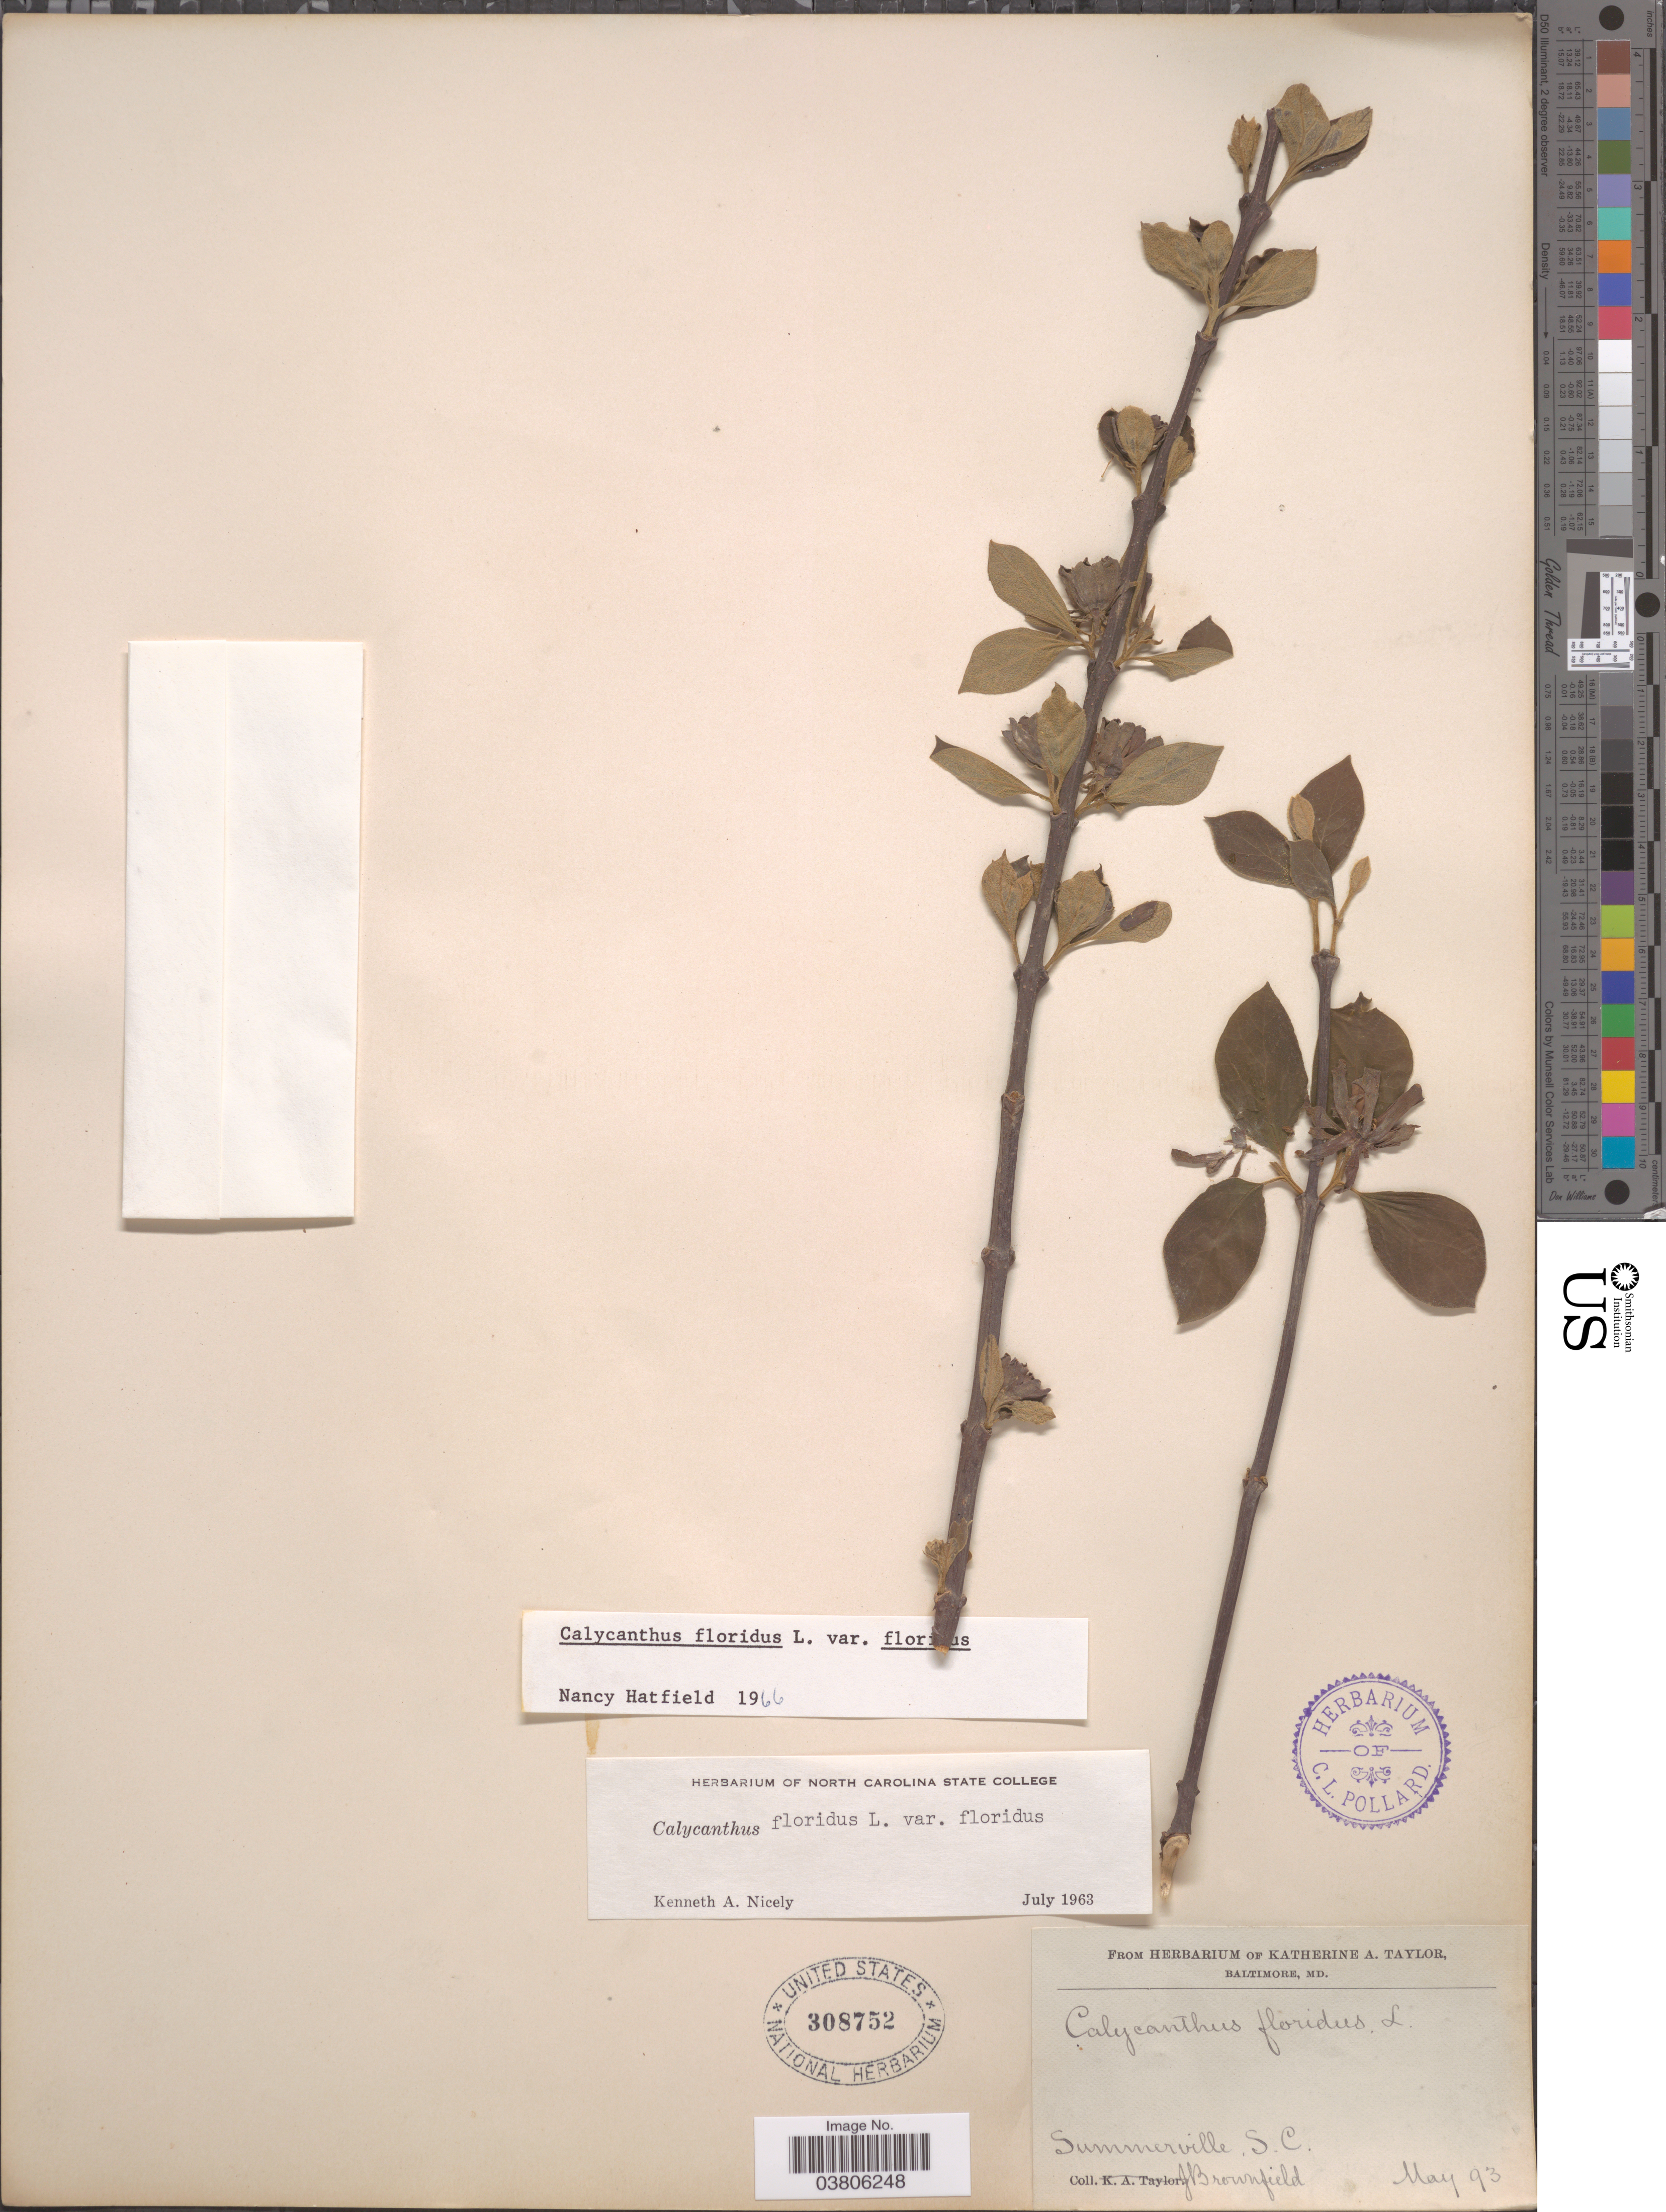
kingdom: Plantae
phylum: Tracheophyta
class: Magnoliopsida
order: Laurales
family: Calycanthaceae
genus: Calycanthus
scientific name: Calycanthus floridus var. floridus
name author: L.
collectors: J. Brownfield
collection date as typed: Transcribed d/m/y: /5/93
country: United States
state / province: South Carolina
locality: Summerville.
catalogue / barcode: US 308752